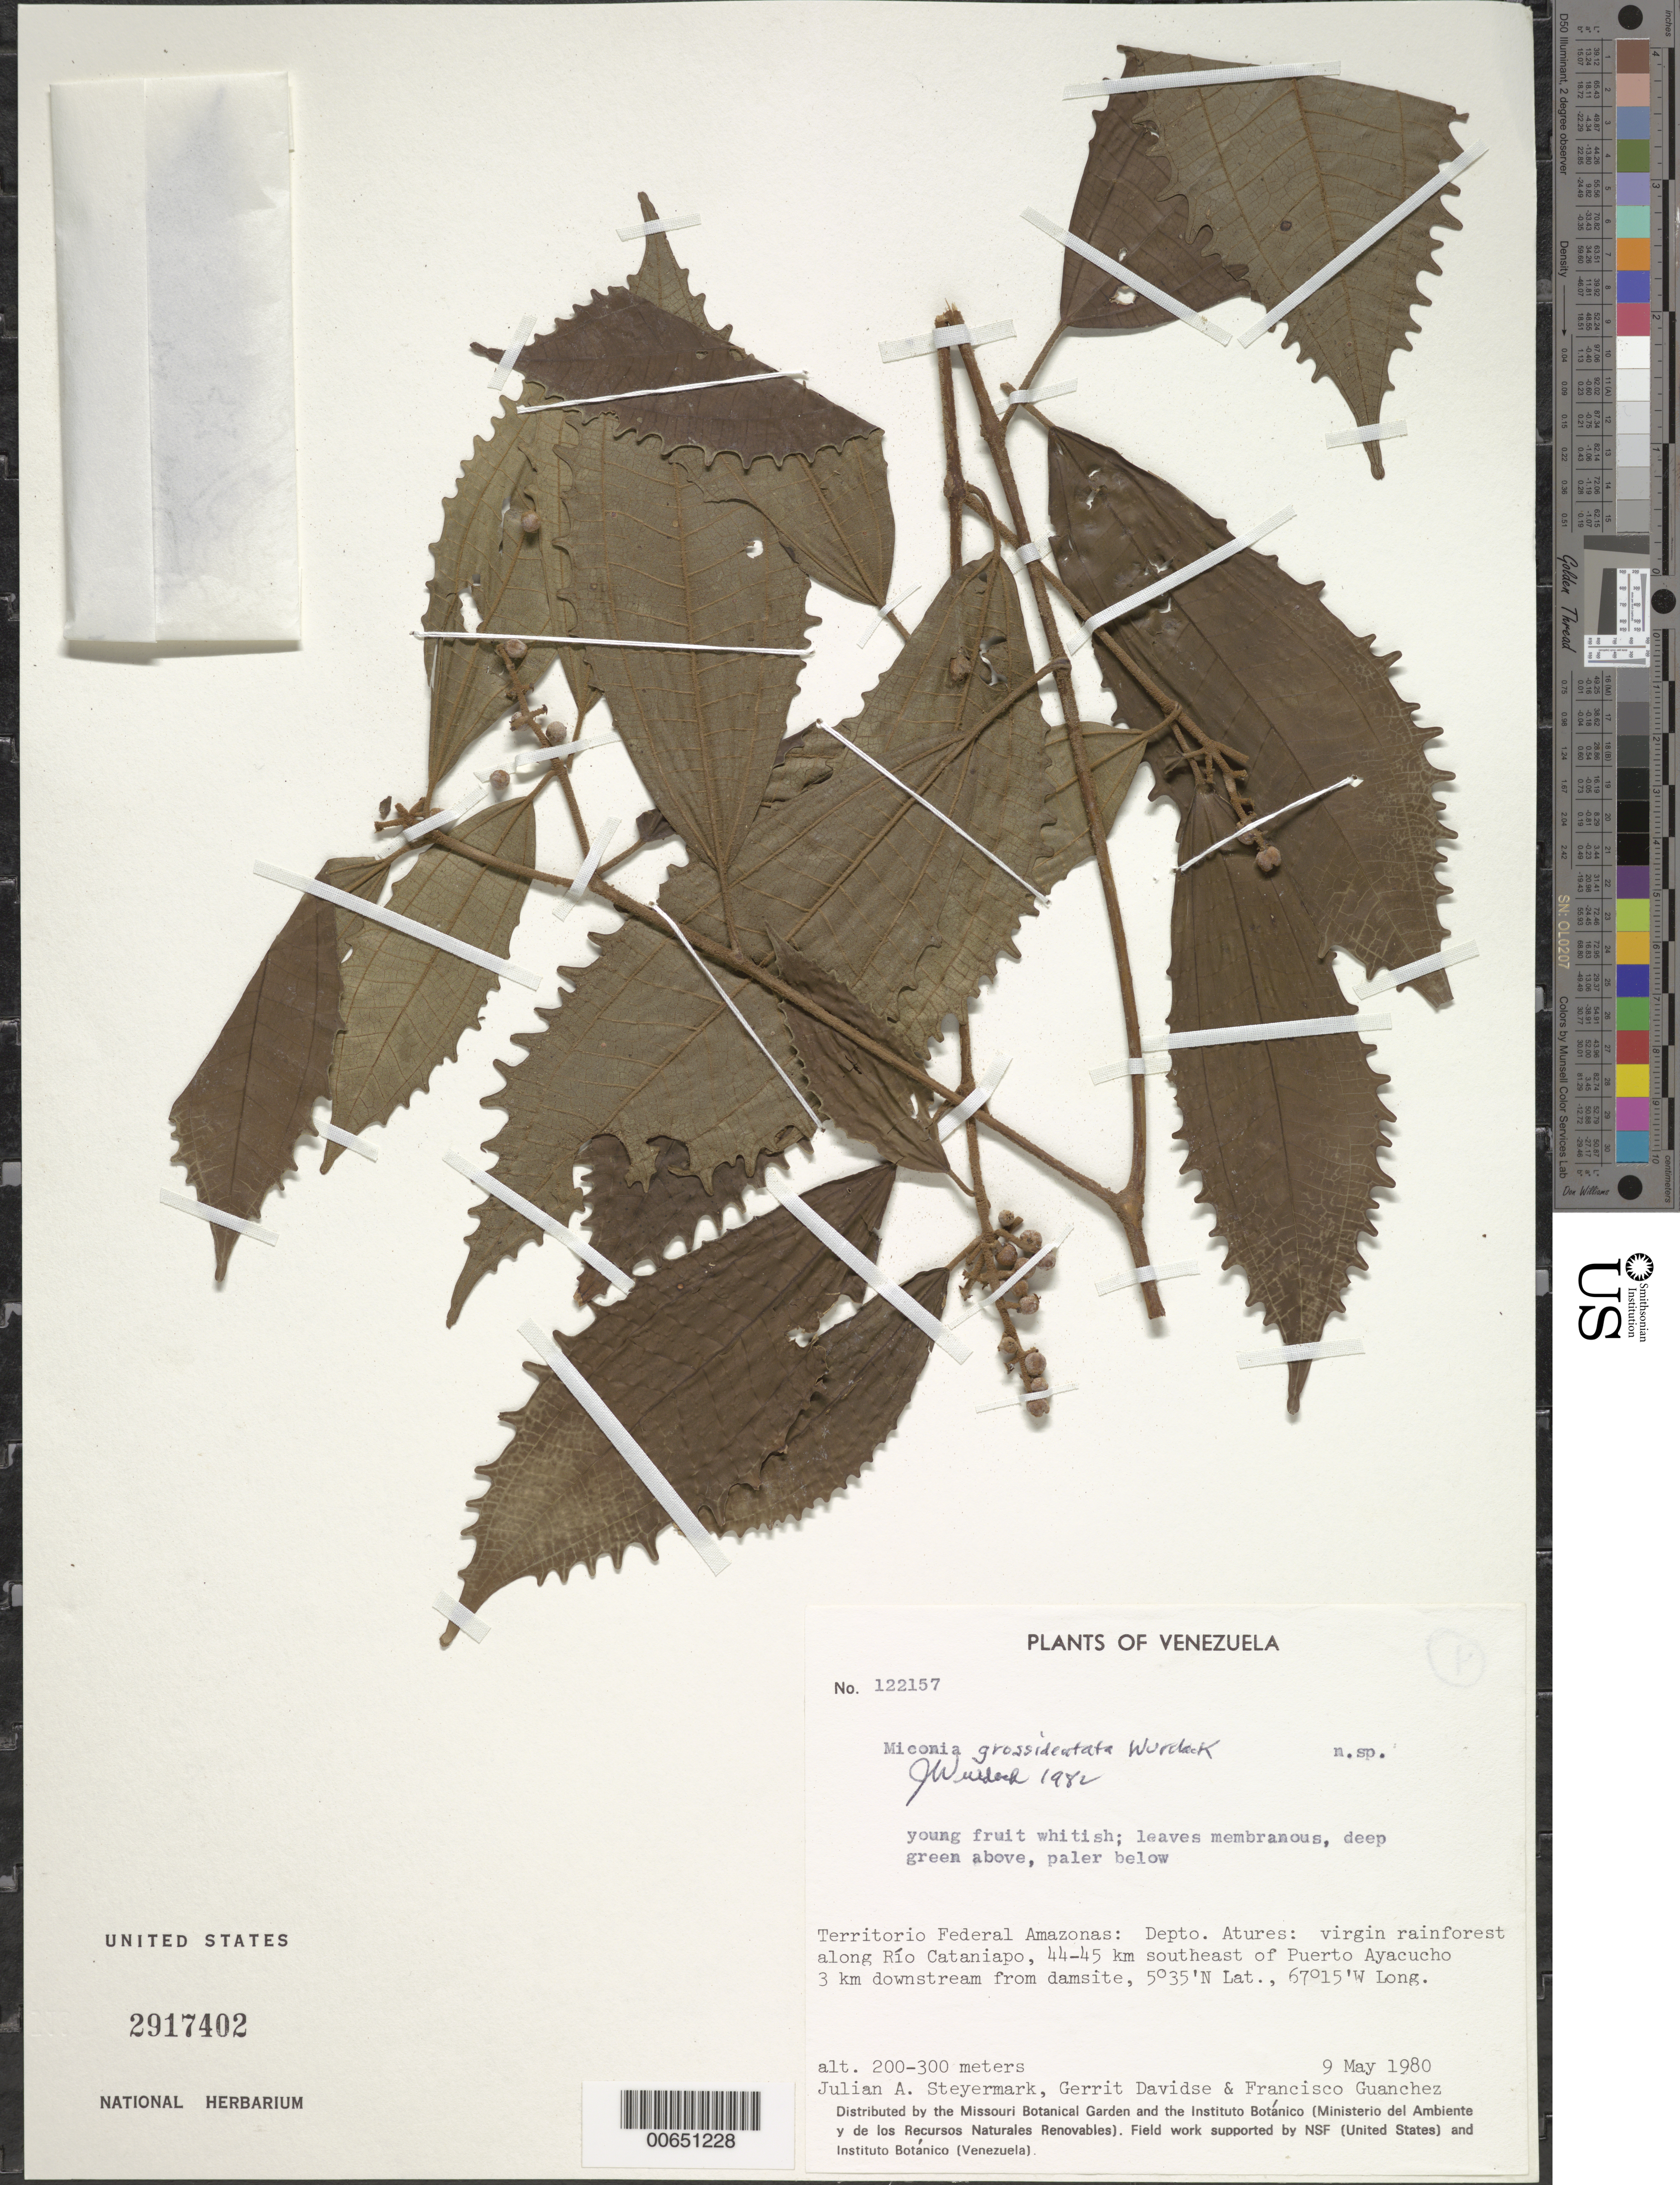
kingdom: Plantae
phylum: Tracheophyta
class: Magnoliopsida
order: Myrtales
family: Melastomataceae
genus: Miconia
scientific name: Miconia grossidentata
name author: Wurdack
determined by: Wurdack, John J., (US), US (UNITED STATES)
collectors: J. Steyermark, G. Davidse & F. Guánchez M.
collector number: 122157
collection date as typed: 9-May-80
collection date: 1980-05-09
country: Venezuela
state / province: Amazonas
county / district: Atures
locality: Río Cataniapo, 44-45 km SE Puerto Ayacucho, 3 km downstream from damsite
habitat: Virgin rainforest along river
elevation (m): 200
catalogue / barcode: US 2917402